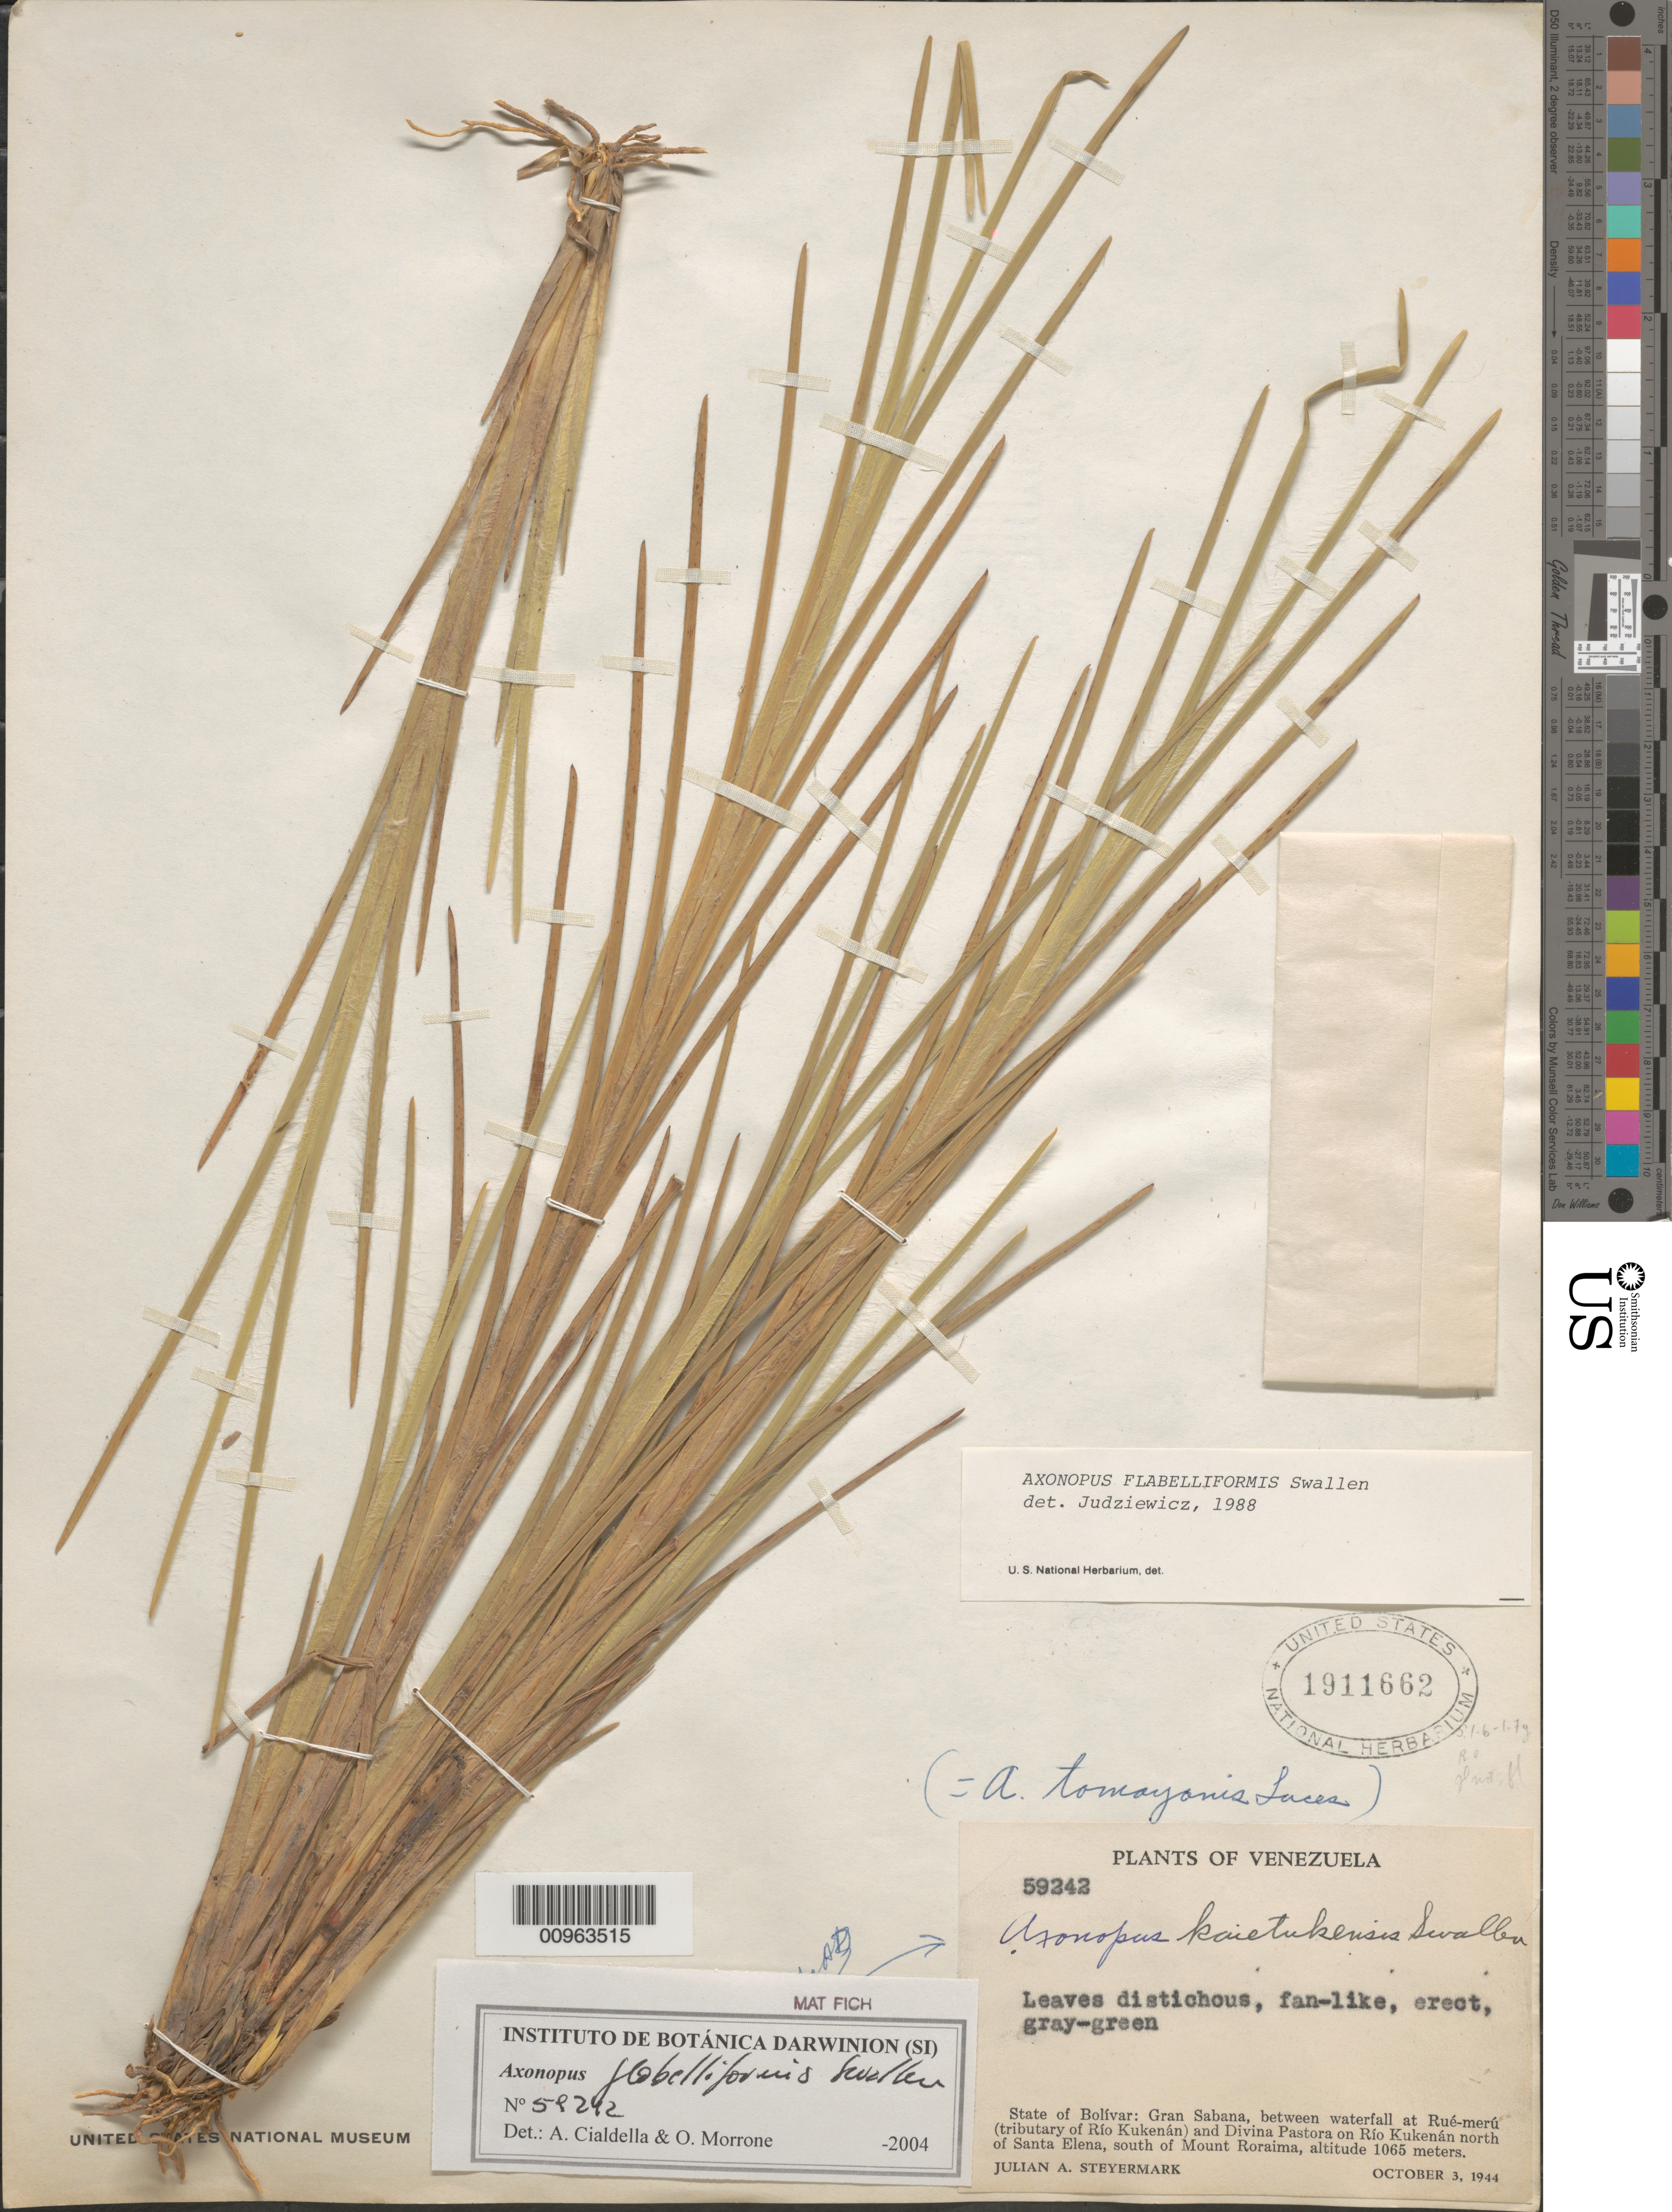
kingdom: Plantae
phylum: Tracheophyta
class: Liliopsida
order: Poales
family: Poaceae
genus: Axonopus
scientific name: Axonopus flabelliformis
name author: Swallen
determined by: Ciadella, A. M.; Morrone, O. N.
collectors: J. Steyermark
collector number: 59242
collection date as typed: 3-Oct-44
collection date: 1944-10-03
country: Venezuela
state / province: Bolívar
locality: Gran Sabana, between waterfall at Rué-merú (trib of Río Kukenán) and Divina Pastora on Río Kukenán, north of Santa Elena, south of Mount Roraima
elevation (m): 1065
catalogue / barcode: US 1911662